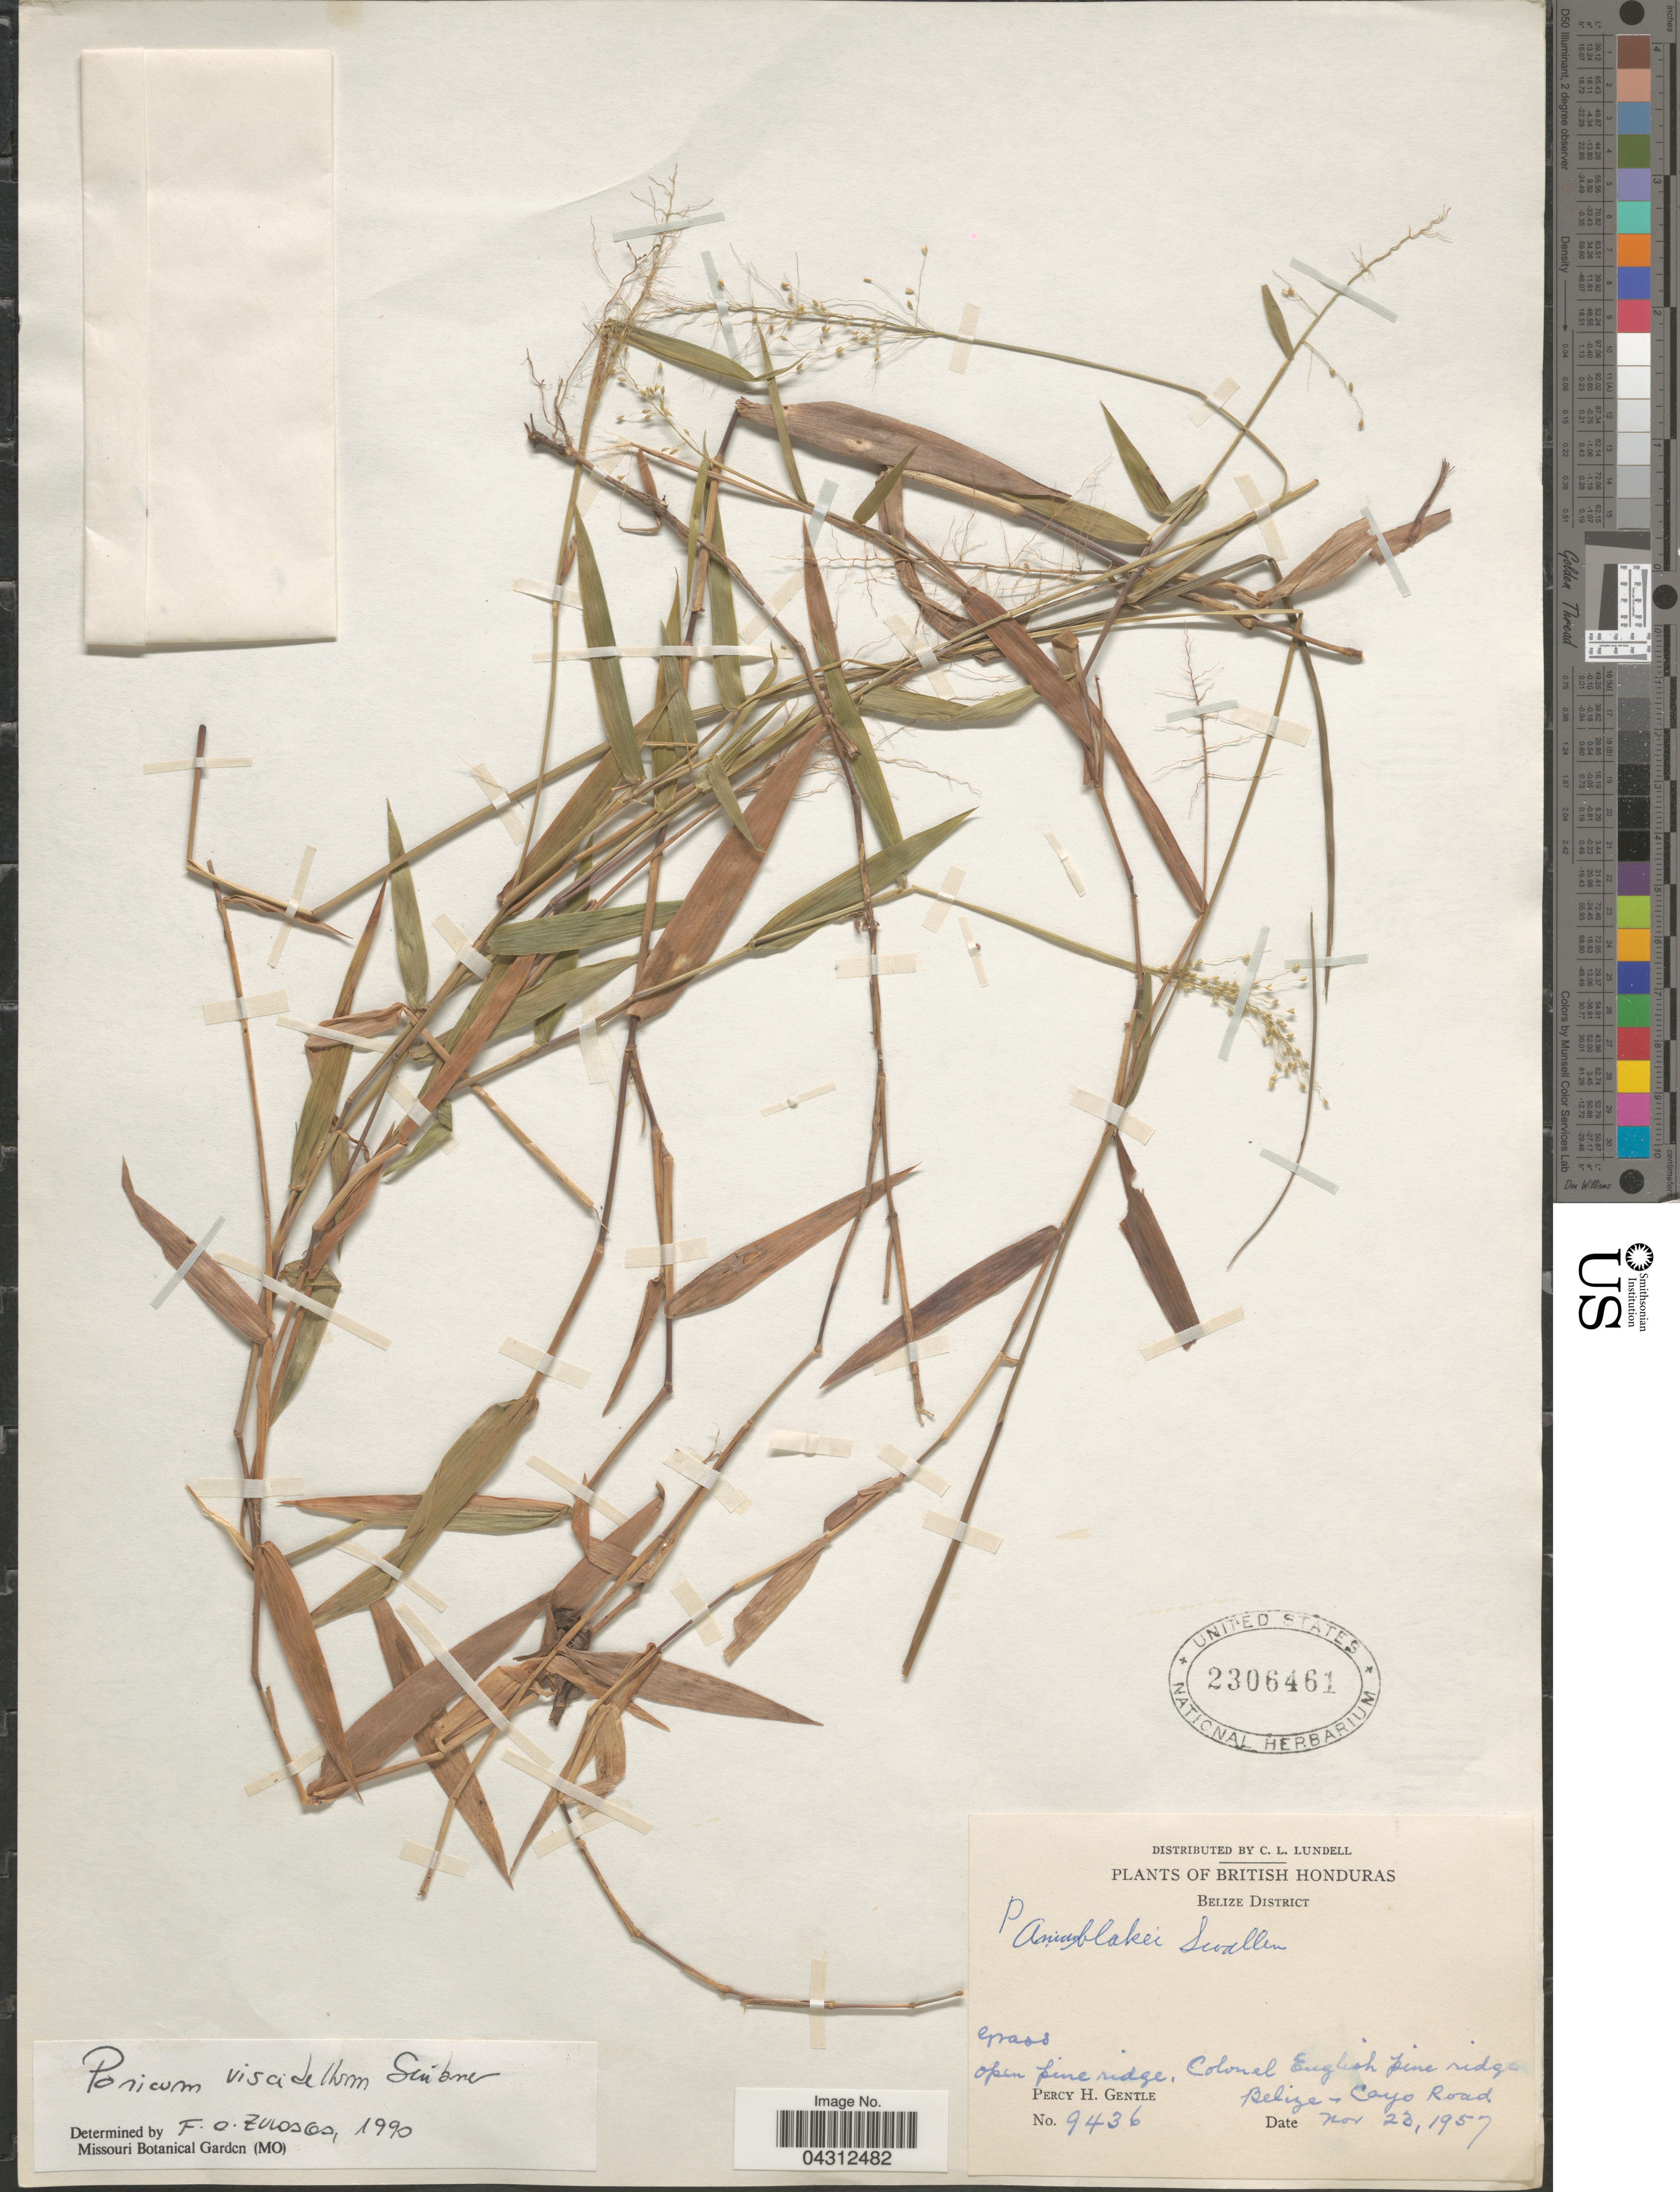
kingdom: Plantae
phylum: Tracheophyta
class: Liliopsida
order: Poales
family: Poaceae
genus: Dichanthelium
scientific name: Dichanthelium viscidellum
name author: (Scribn.) Gould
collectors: P. H. Gentle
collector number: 9436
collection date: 1957-11-23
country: Belize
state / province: Belize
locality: British Honduras. Belize District. Open pine ridge, Colonel English pine ridge. Belize + Cayo Road.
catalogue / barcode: US 2306461